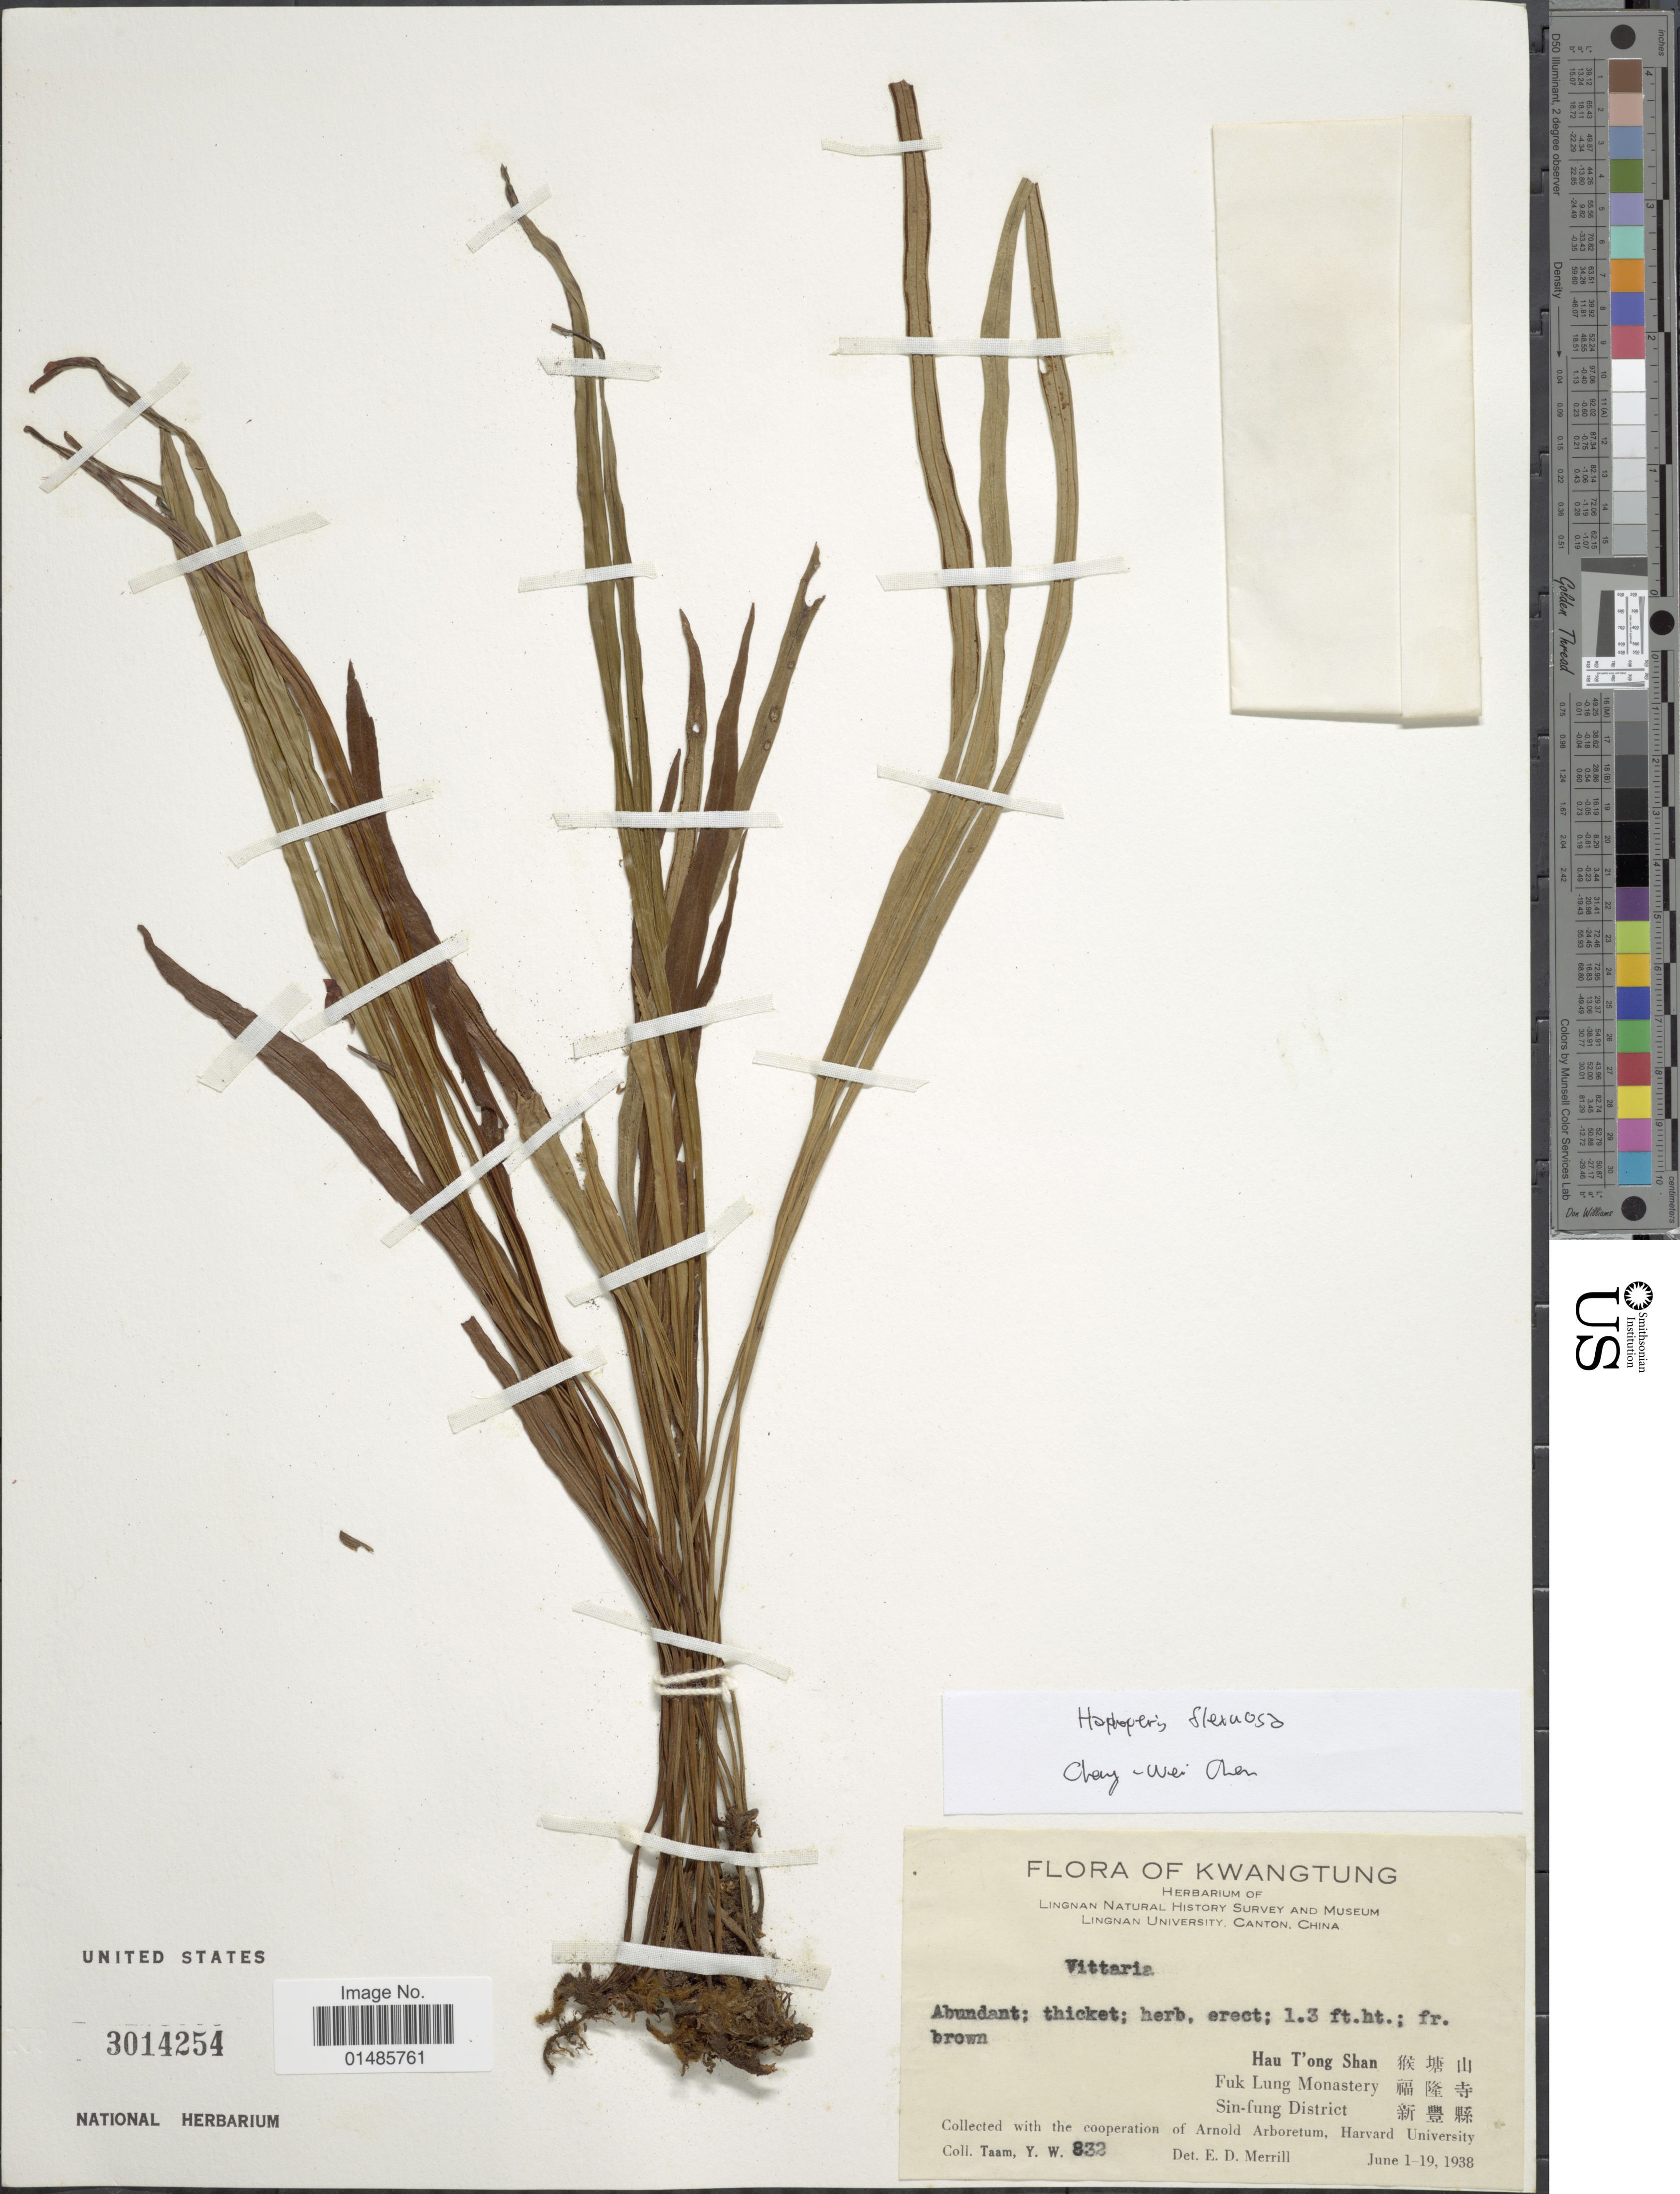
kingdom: Plantae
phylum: Tracheophyta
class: Polypodiopsida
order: Polypodiales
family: Pteridaceae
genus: Haplopteris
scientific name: Haplopteris flexuosa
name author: (Fée) E.H. Crane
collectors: Y. W. Taam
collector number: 832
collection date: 1938-06-01/1938-06-19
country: China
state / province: Guangdong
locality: Kwangtung. Hau T'ong Shan X. Fuk Lung Monastery X. Sin-fung District X.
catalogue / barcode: US 3014254